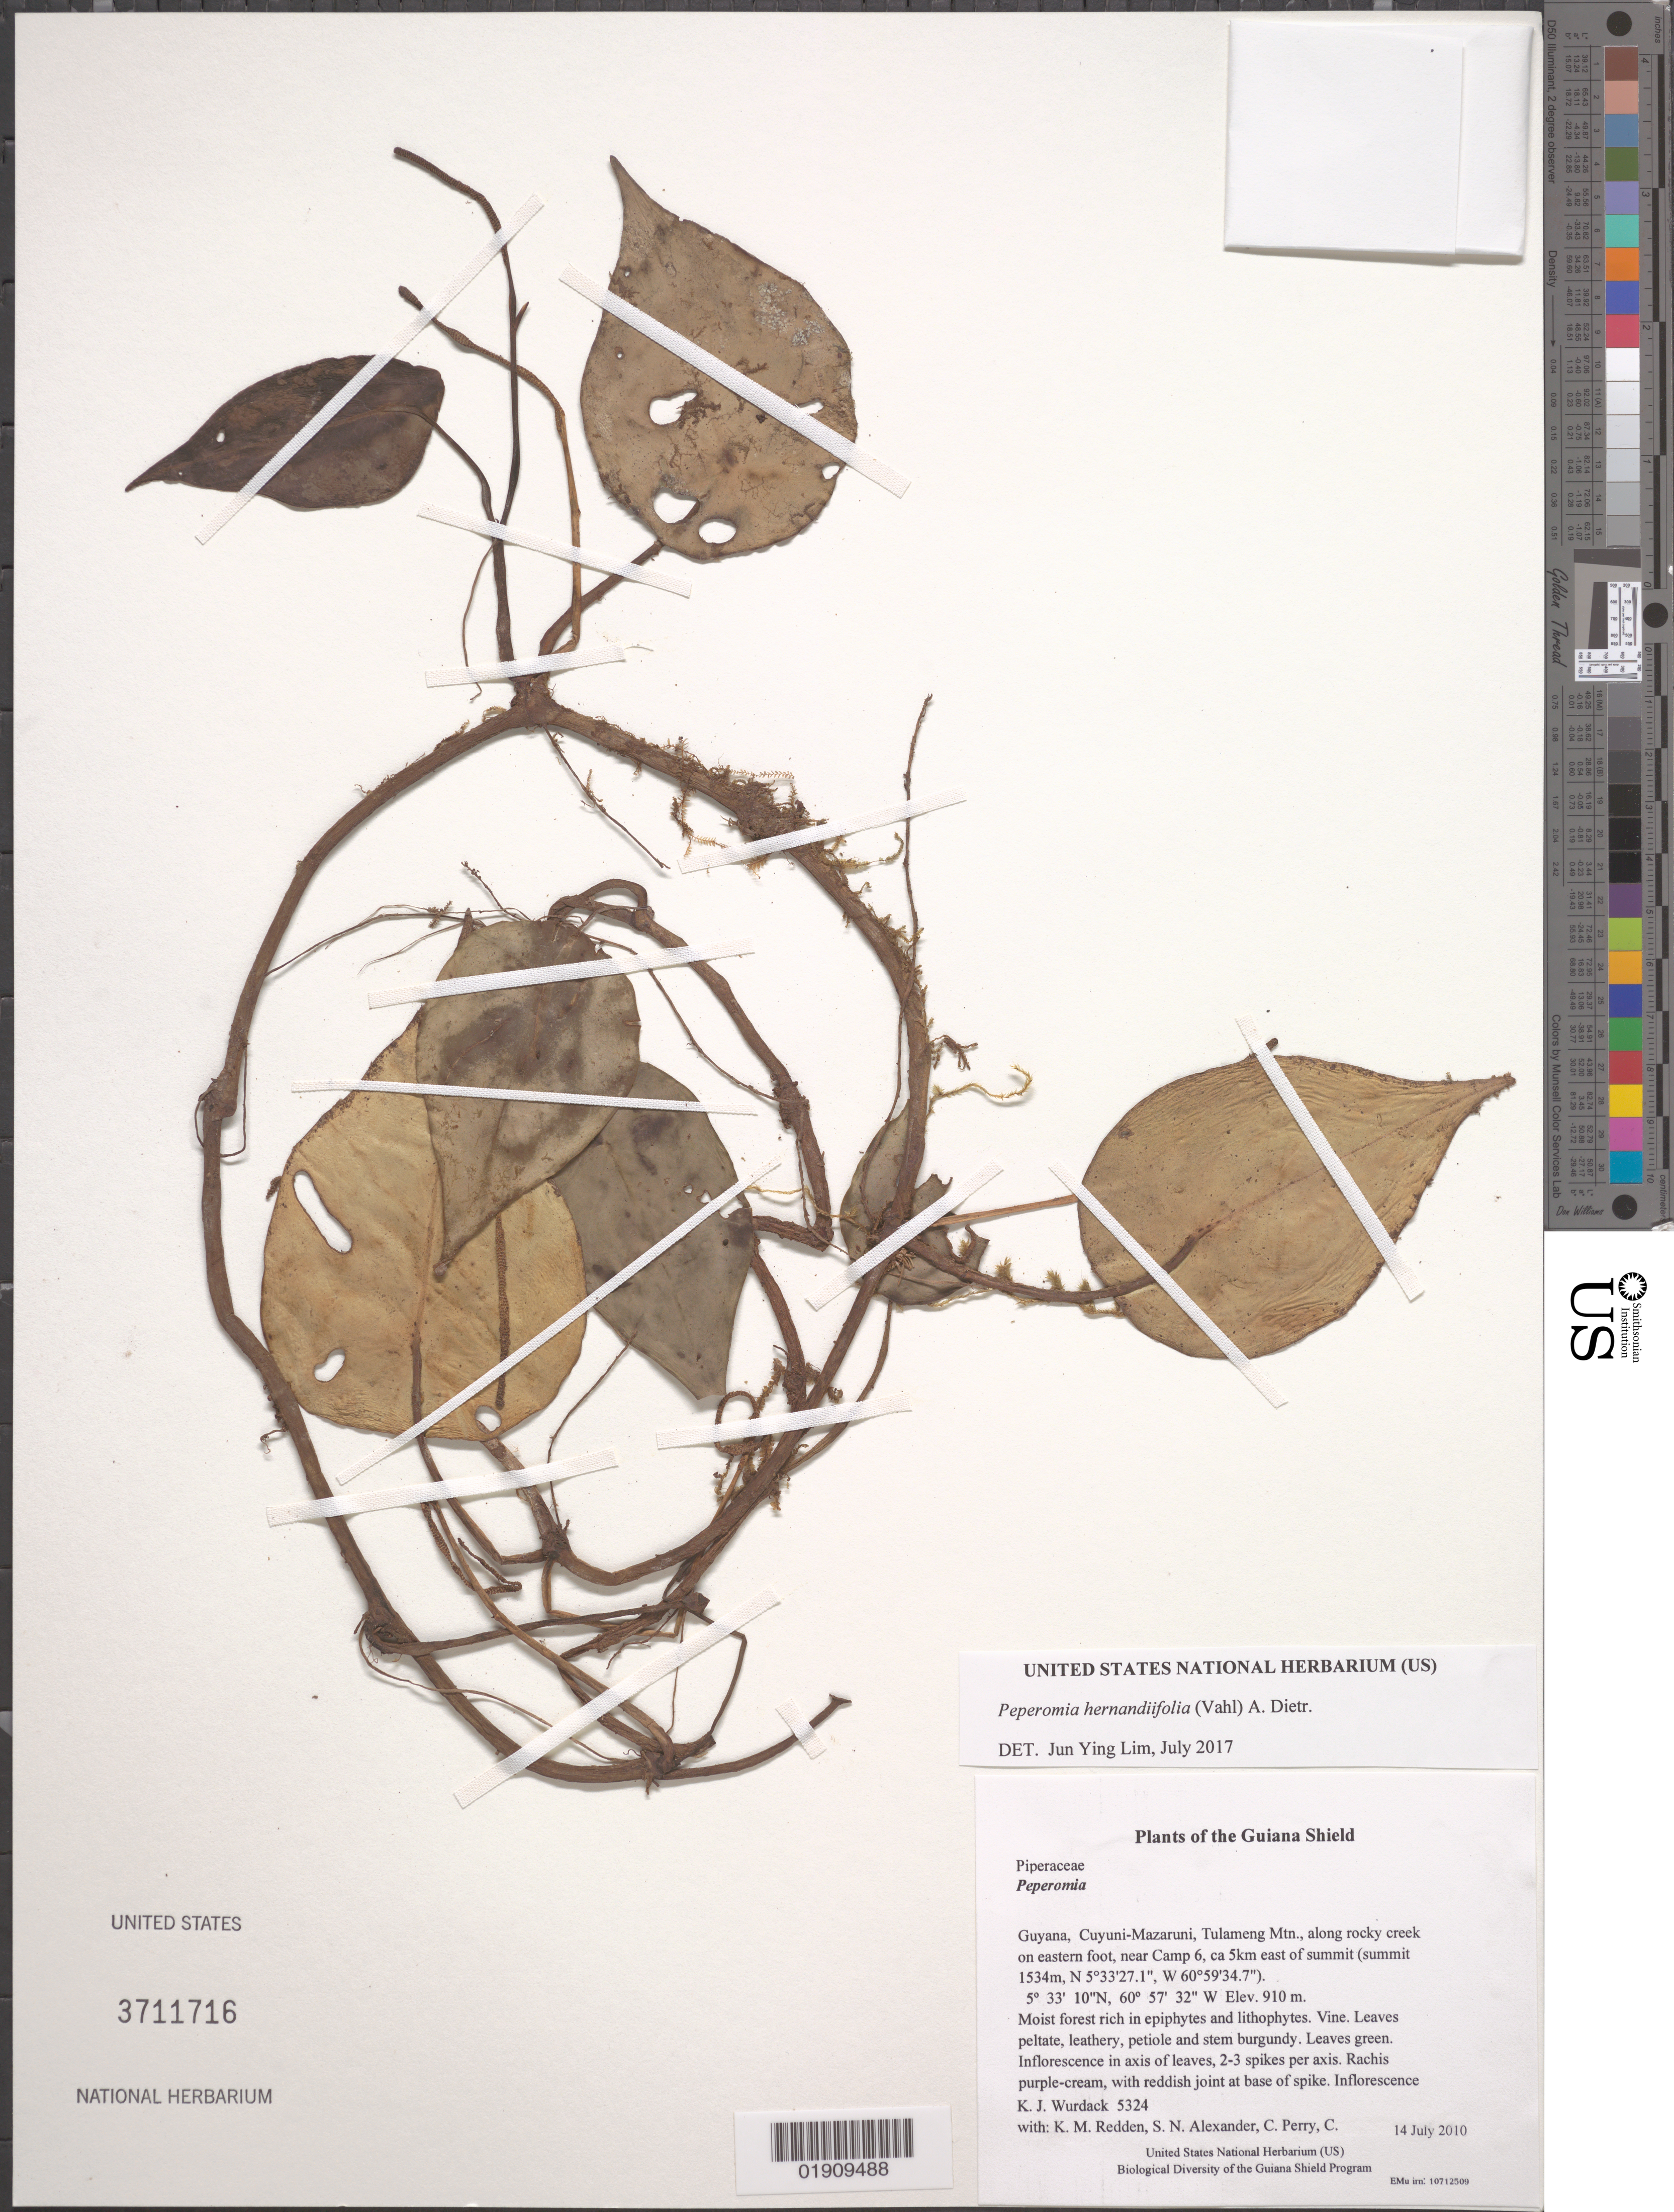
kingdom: Plantae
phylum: Tracheophyta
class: Magnoliopsida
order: Piperales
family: Piperaceae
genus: Peperomia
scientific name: Peperomia hernandiifolia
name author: (Vahl) A. Dietr.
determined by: Lim, Jun Ying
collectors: K. Wurdack, K. M. Redden, S. N. Alexander, C. Perry, C. Jacobis, D. Hunter, V. Roland & H. Hunter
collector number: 5324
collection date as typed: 14 July 2010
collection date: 2010-07-14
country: Guyana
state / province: Cuyuni-Mazaruni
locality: Tulameng Mtn., along rocky creek on eastern foot, near Camp 6, ca 5km east of summit (summit 1534m, N 5°33'27.1", W 60°59'34.7")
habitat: Moist forest rich in epiphytes and lithophytes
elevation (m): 910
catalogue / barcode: US 3711716